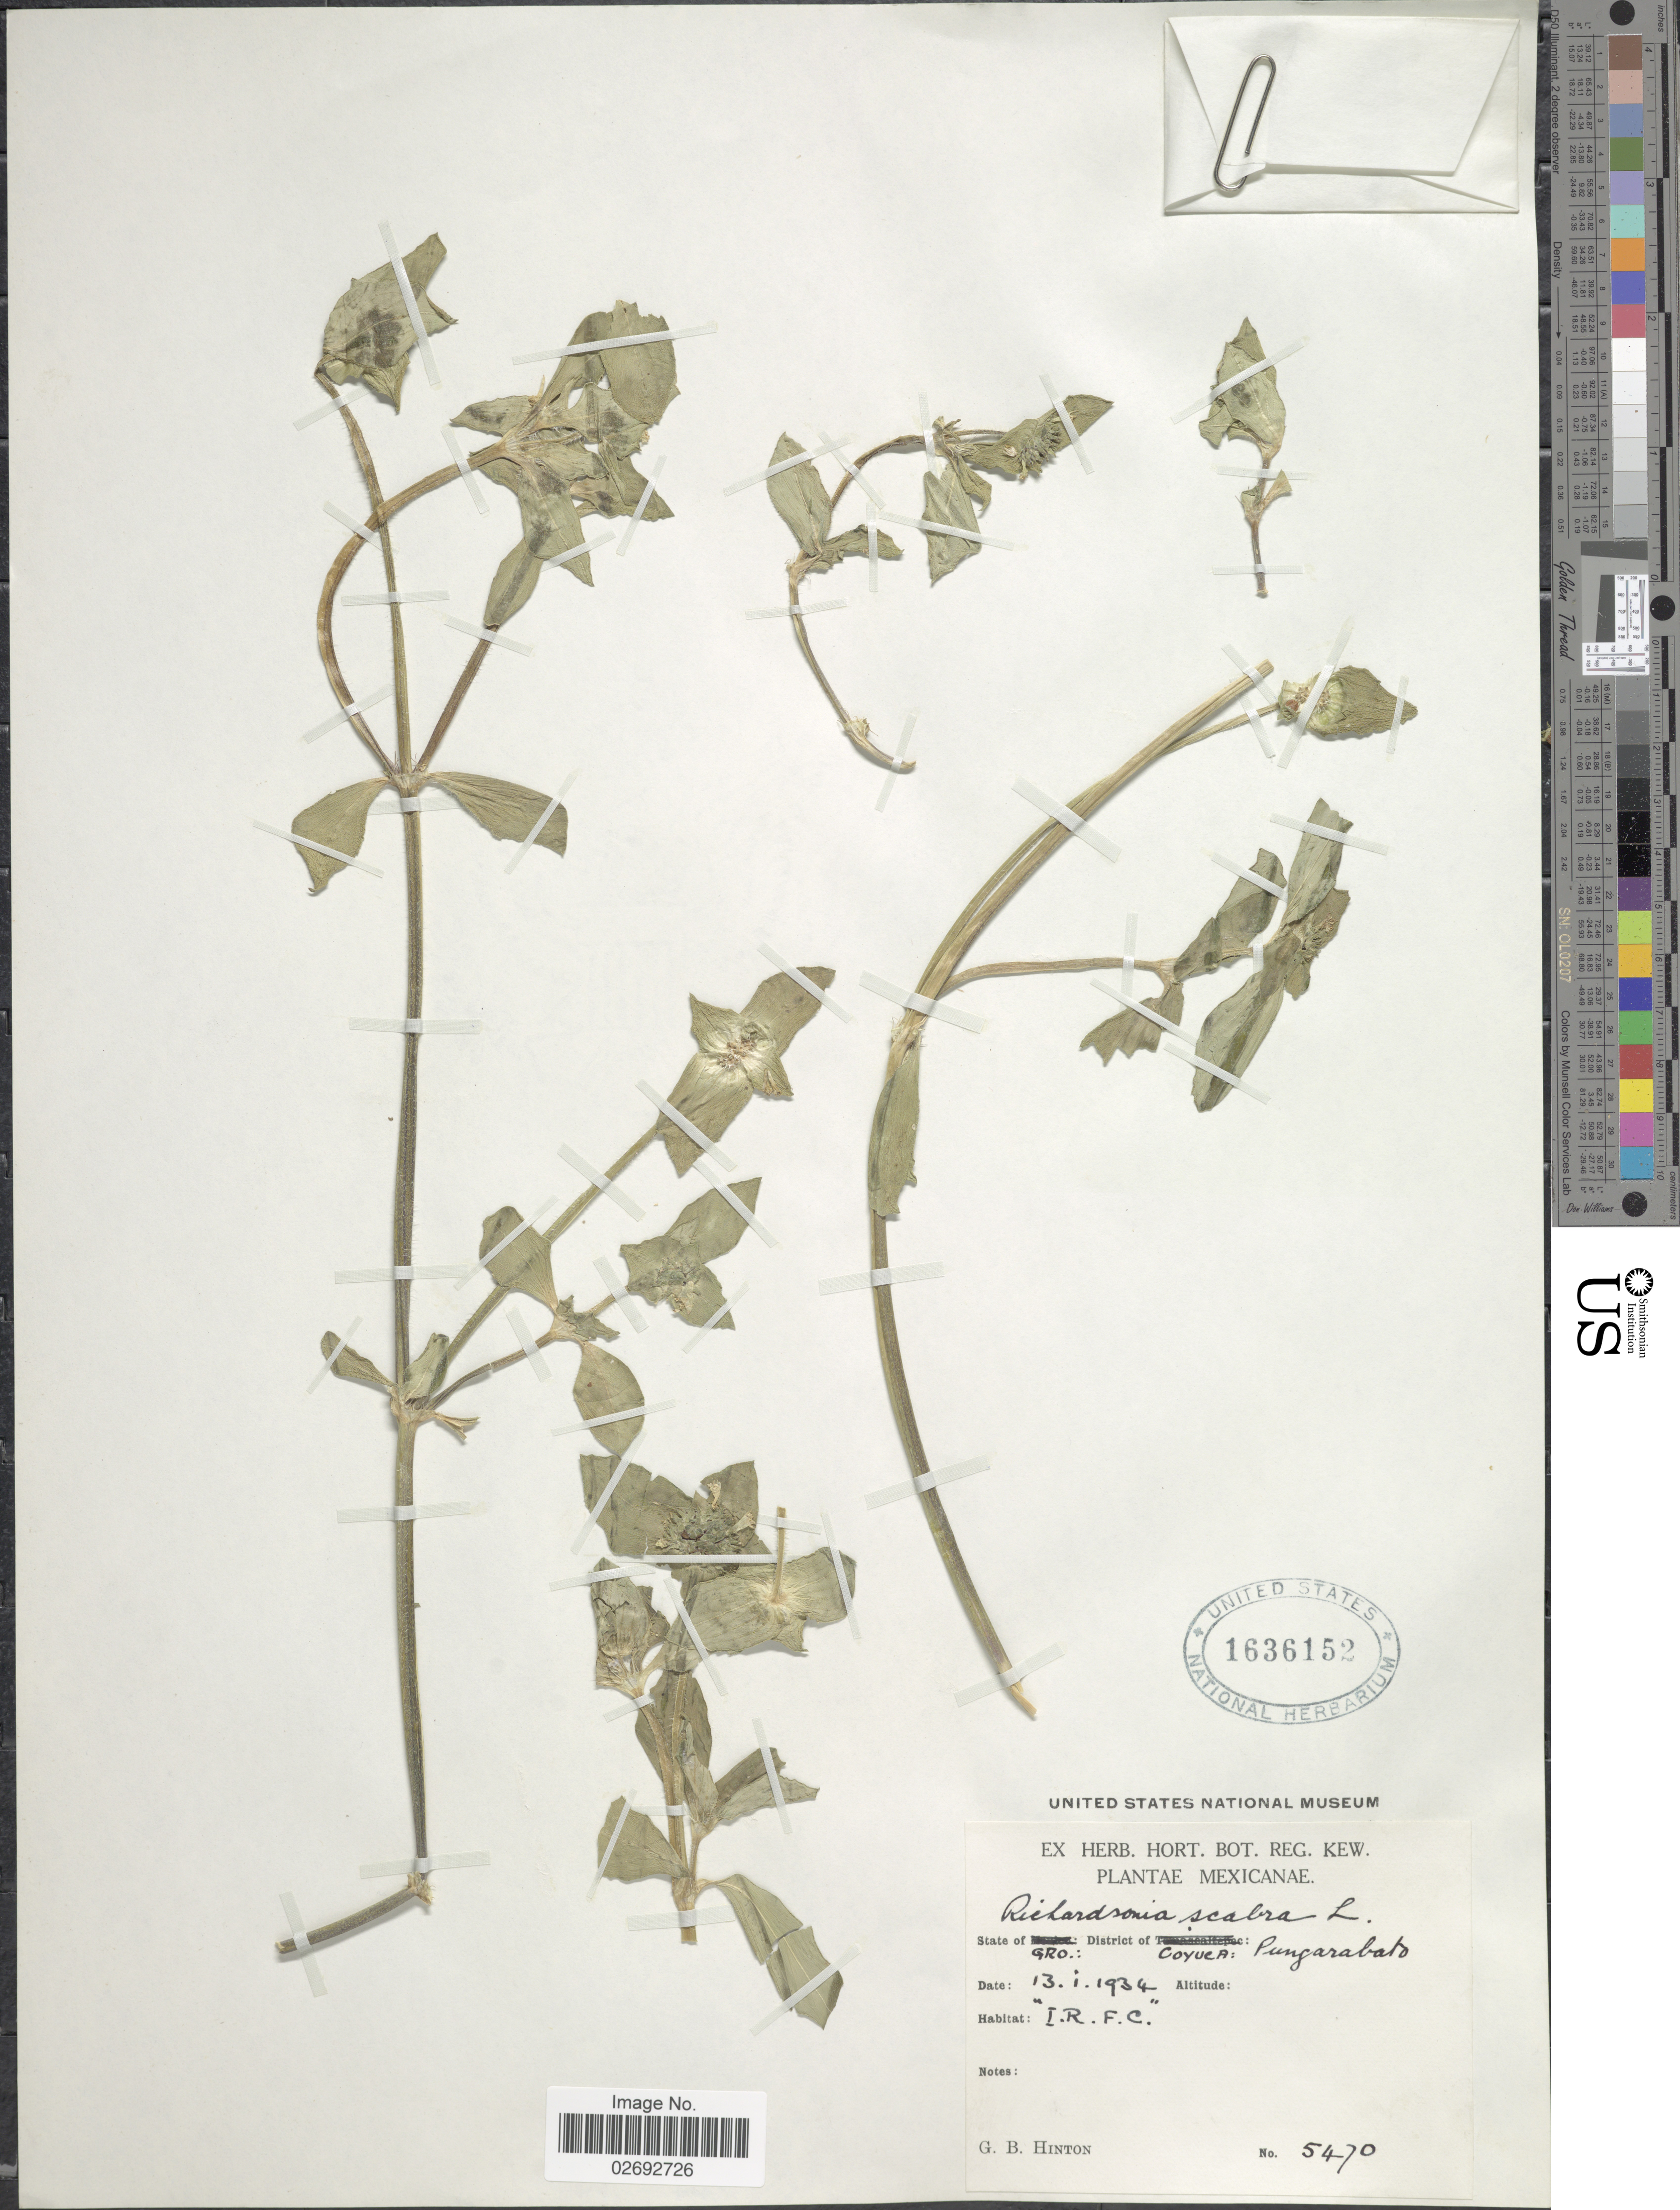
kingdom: Plantae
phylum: Tracheophyta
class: Magnoliopsida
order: Gentianales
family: Rubiaceae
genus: Richardia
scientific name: Richardia scabra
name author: L.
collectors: G. B. Hinton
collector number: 5470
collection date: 1934-01-13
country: Mexico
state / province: Guerrero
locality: District of Coyuca: Pungarabato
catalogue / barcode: US 1636152